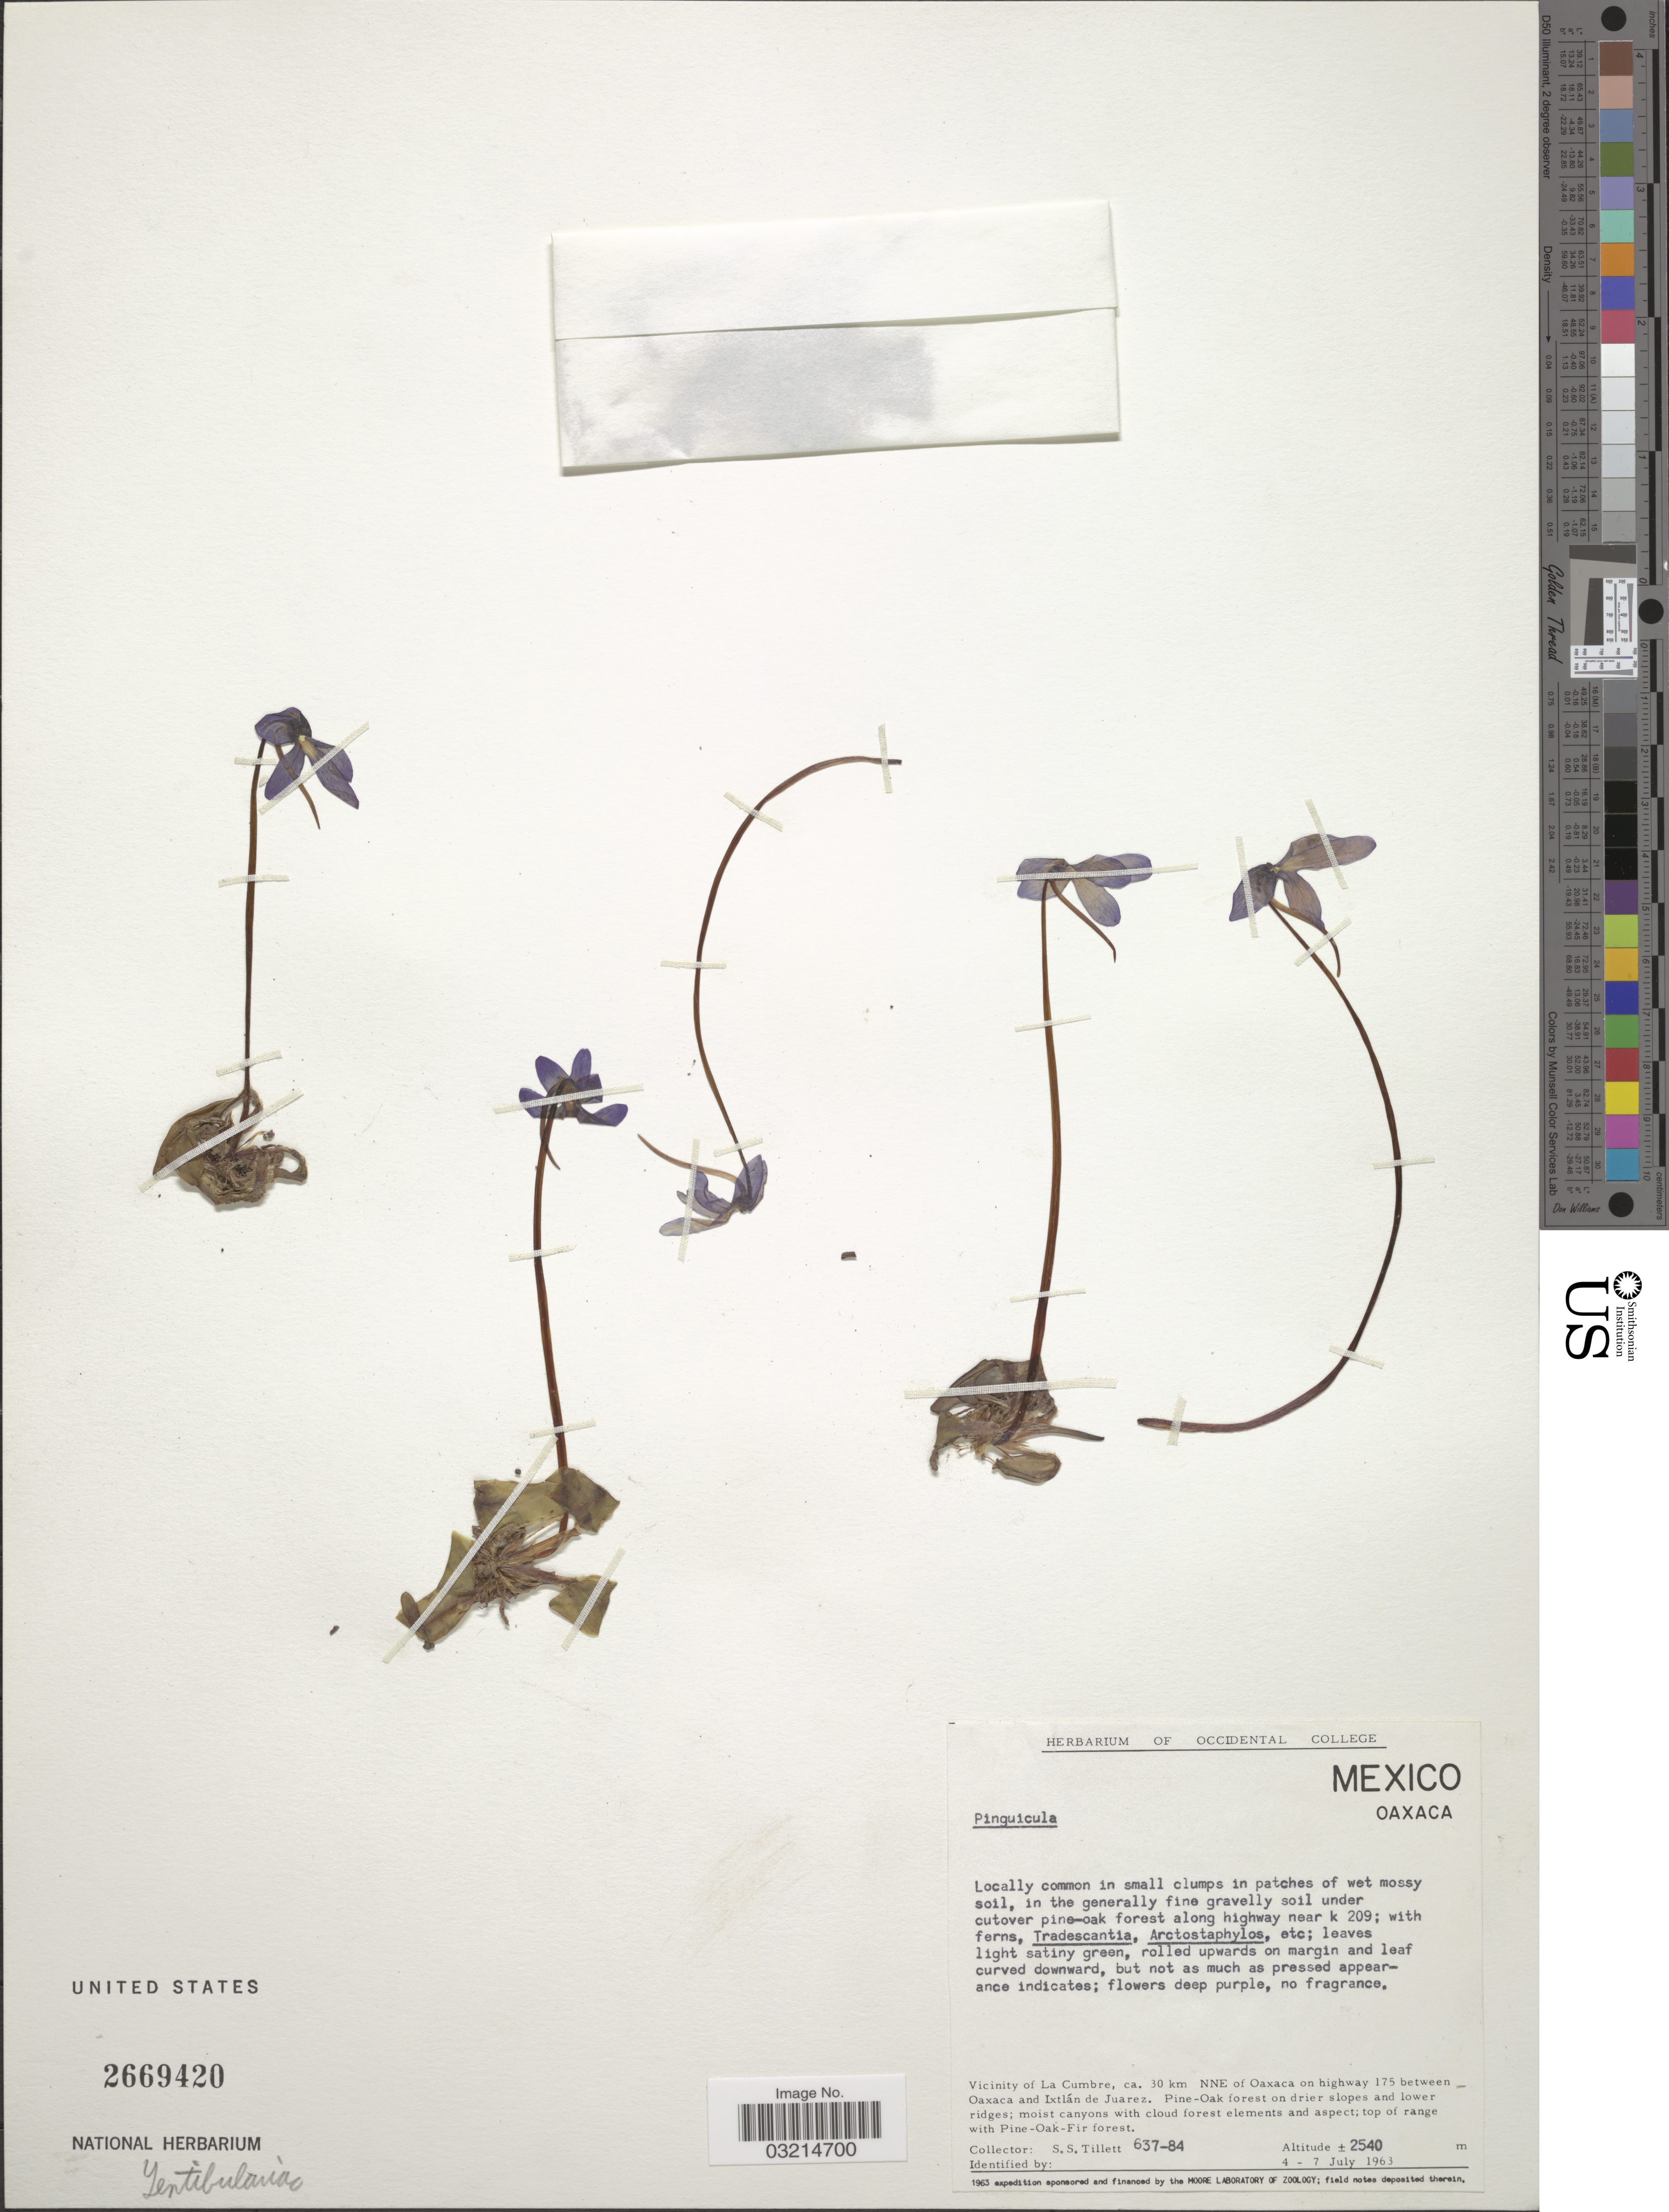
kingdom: Plantae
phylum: Tracheophyta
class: Magnoliopsida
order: Lamiales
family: Lentibulariaceae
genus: Pinguicula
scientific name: Pinguicula sp.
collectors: S. S. Tillett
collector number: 637-84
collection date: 1963-07-04/1963-07-07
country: Mexico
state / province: Oaxaca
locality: Vicinity of La Cumbre, ca. 30 km NNE of Oaxaca on highway 175 between Oaxaca and Ixtlán de Juarez.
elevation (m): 2540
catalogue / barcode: US 2669420